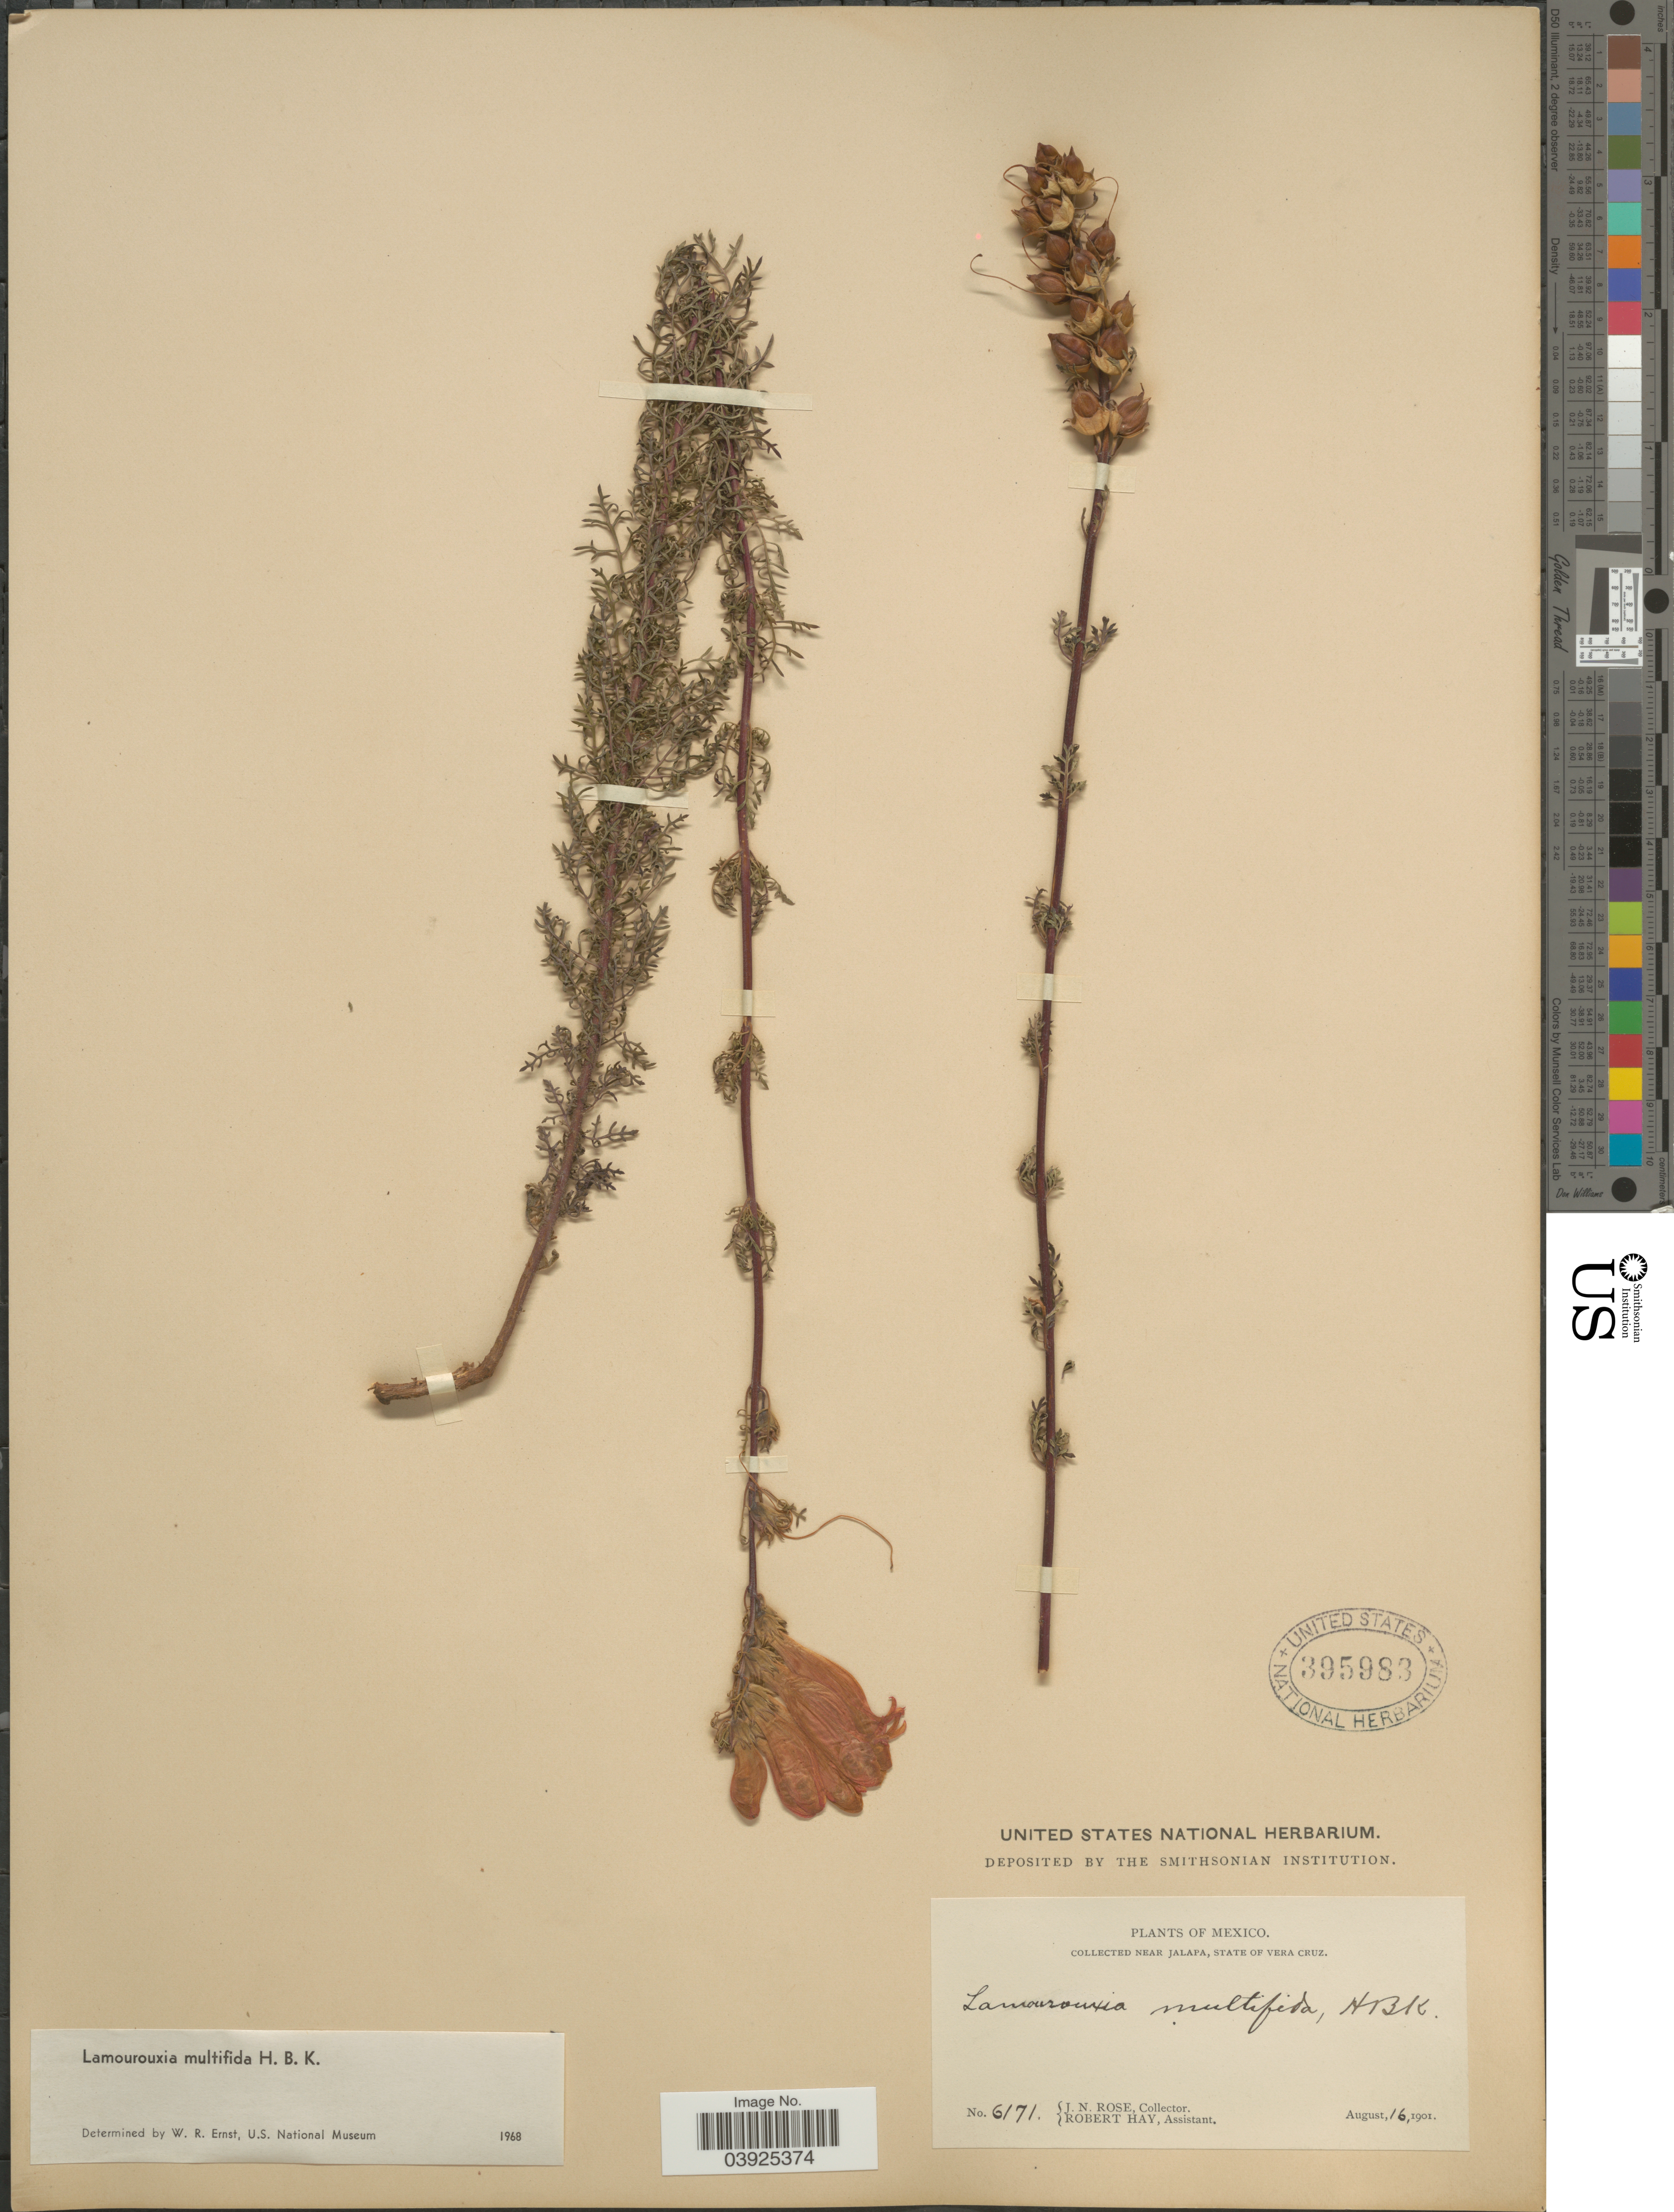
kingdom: Plantae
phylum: Tracheophyta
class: Magnoliopsida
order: Lamiales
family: Orobanchaceae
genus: Lamourouxia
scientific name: Lamourouxia multifida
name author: Kunth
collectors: J. N. Rose & R. Hay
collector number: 6171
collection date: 1901-08-16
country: Mexico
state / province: Veracruz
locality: Near Jalapa, State of Vera Cruz.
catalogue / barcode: US 395983